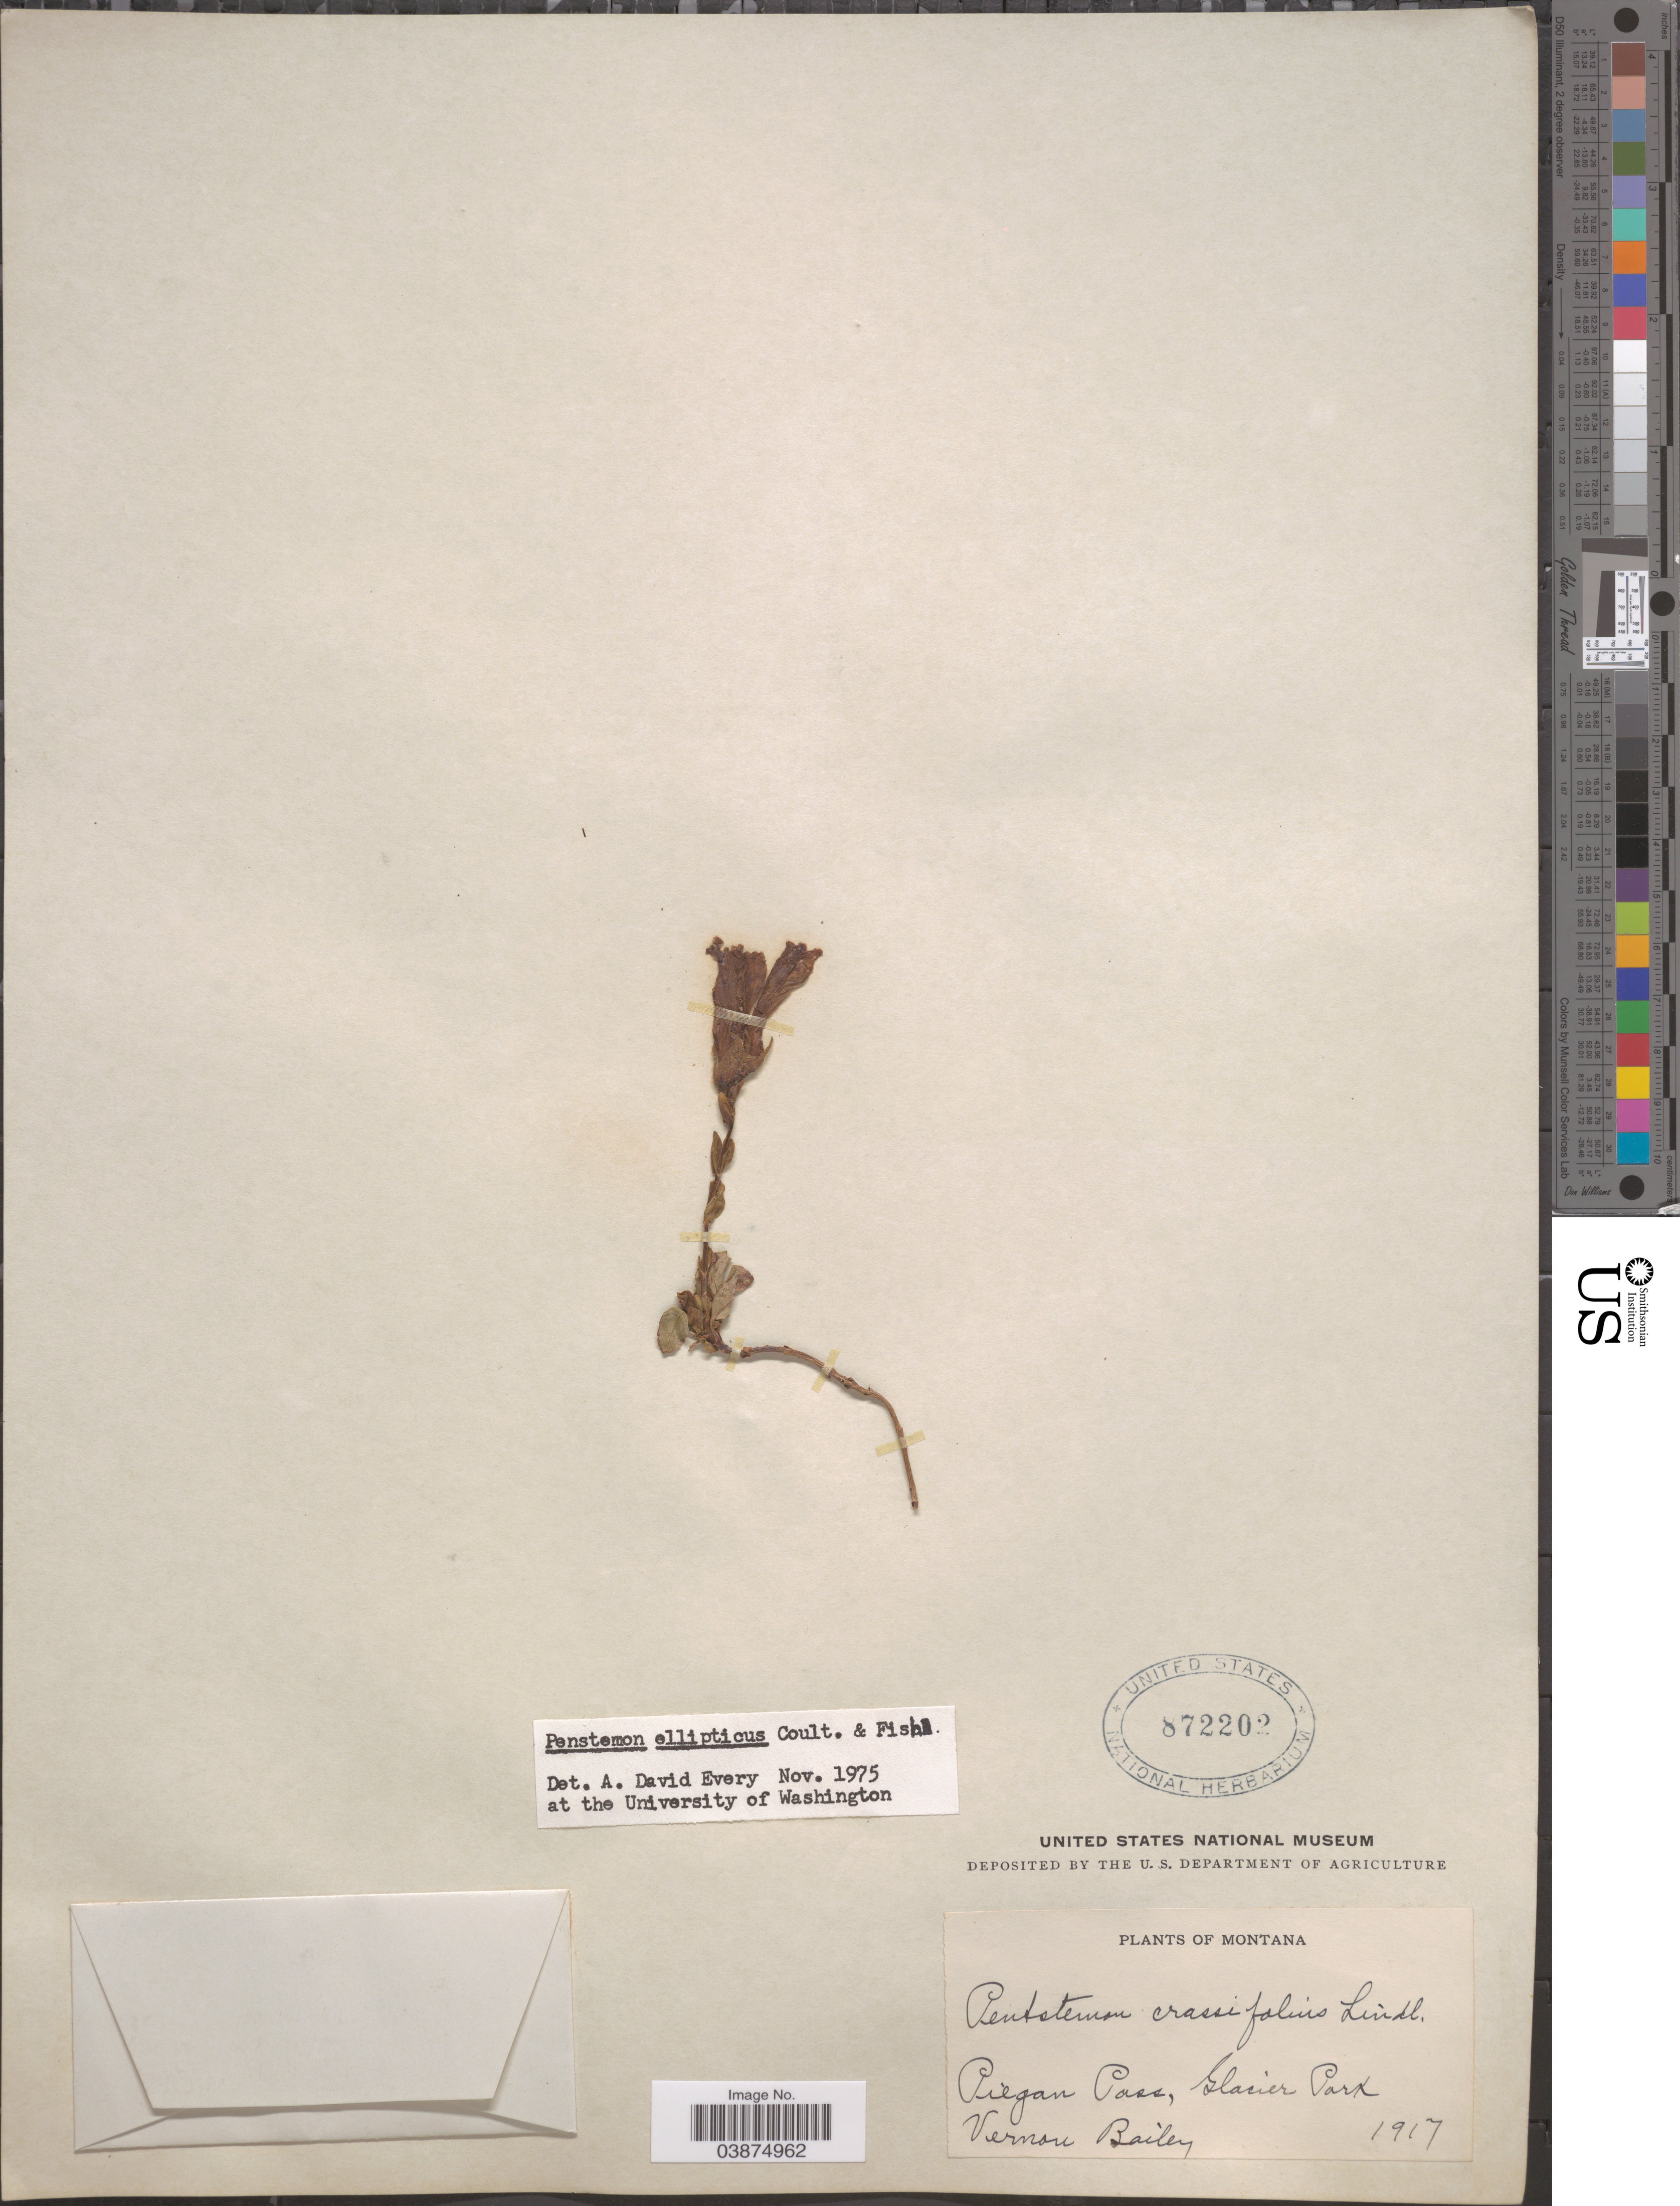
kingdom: Plantae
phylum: Tracheophyta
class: Magnoliopsida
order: Lamiales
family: Plantaginaceae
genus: Penstemon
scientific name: Penstemon ellipticus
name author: Greene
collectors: V. O. Bailey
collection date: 1917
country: United States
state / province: Montana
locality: Piegan Pass, Glacier Park.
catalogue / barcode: US 872202